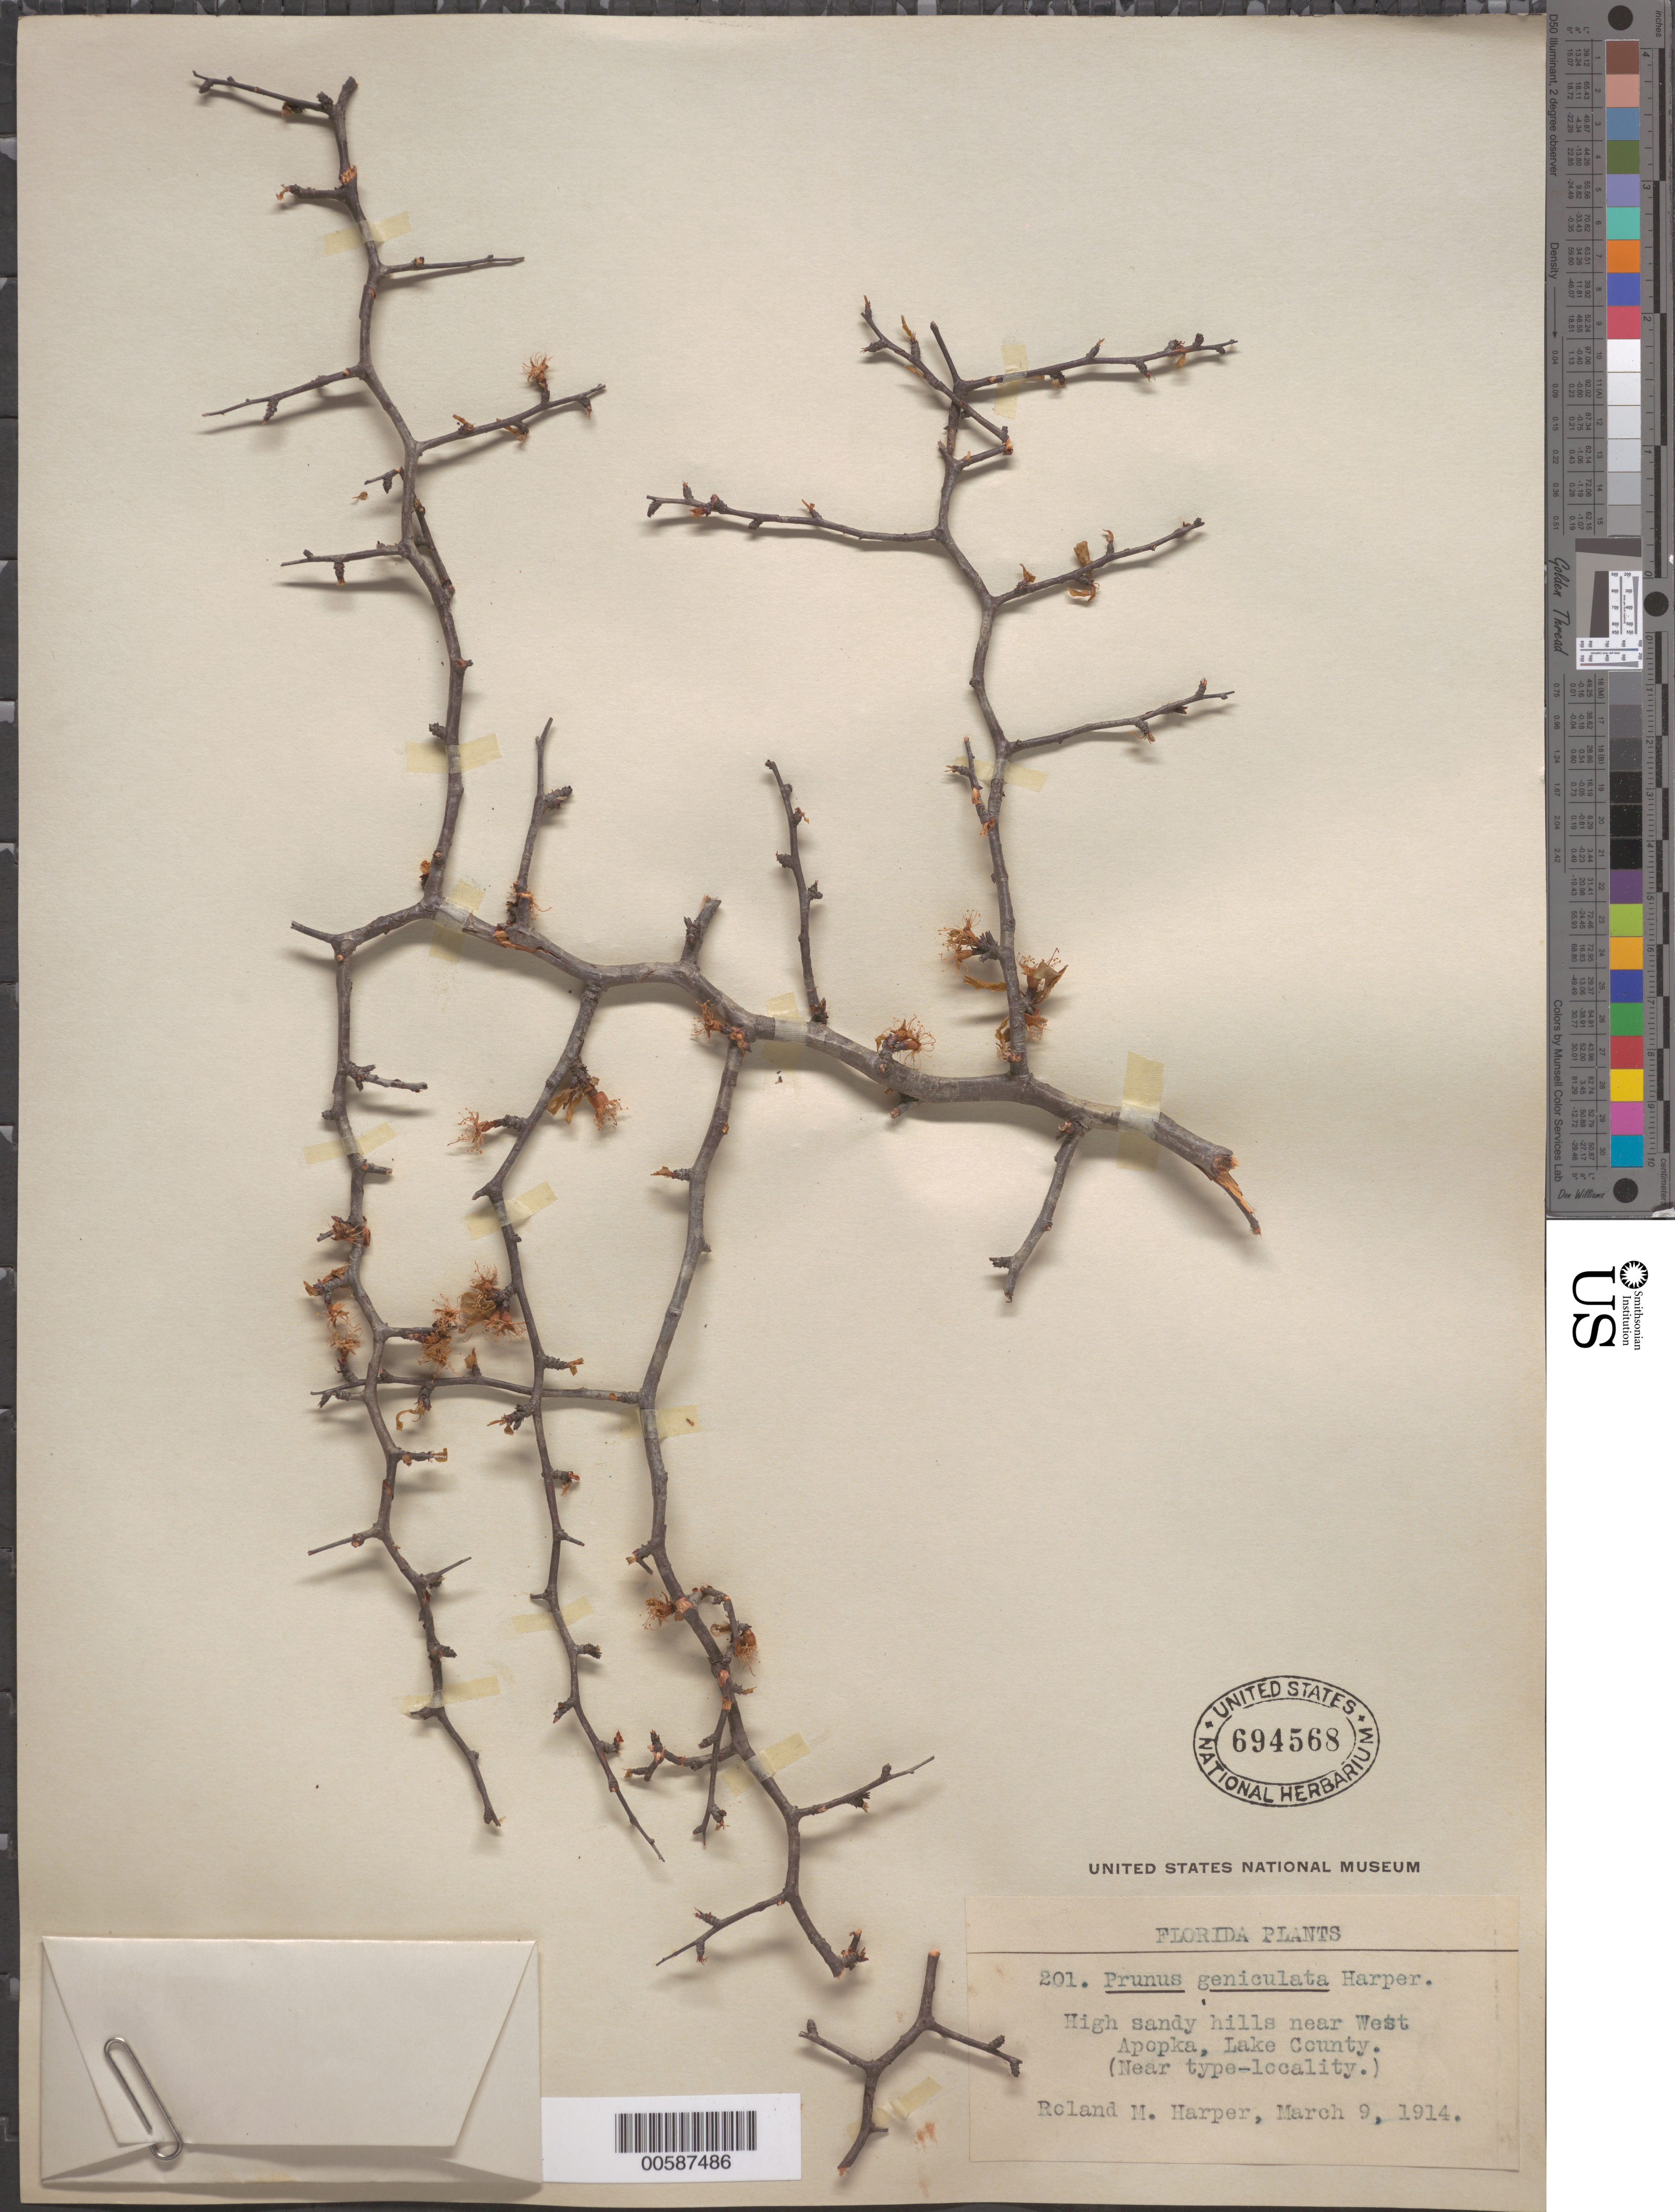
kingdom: Plantae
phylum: Tracheophyta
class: Magnoliopsida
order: Rosales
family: Rosaceae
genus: Prunus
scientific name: Prunus geniculata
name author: R.M. Harper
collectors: R. M. Harper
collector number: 201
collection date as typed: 09 Mar 1914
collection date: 1914-03-09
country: United States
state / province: Florida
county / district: Lake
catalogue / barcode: US 694568